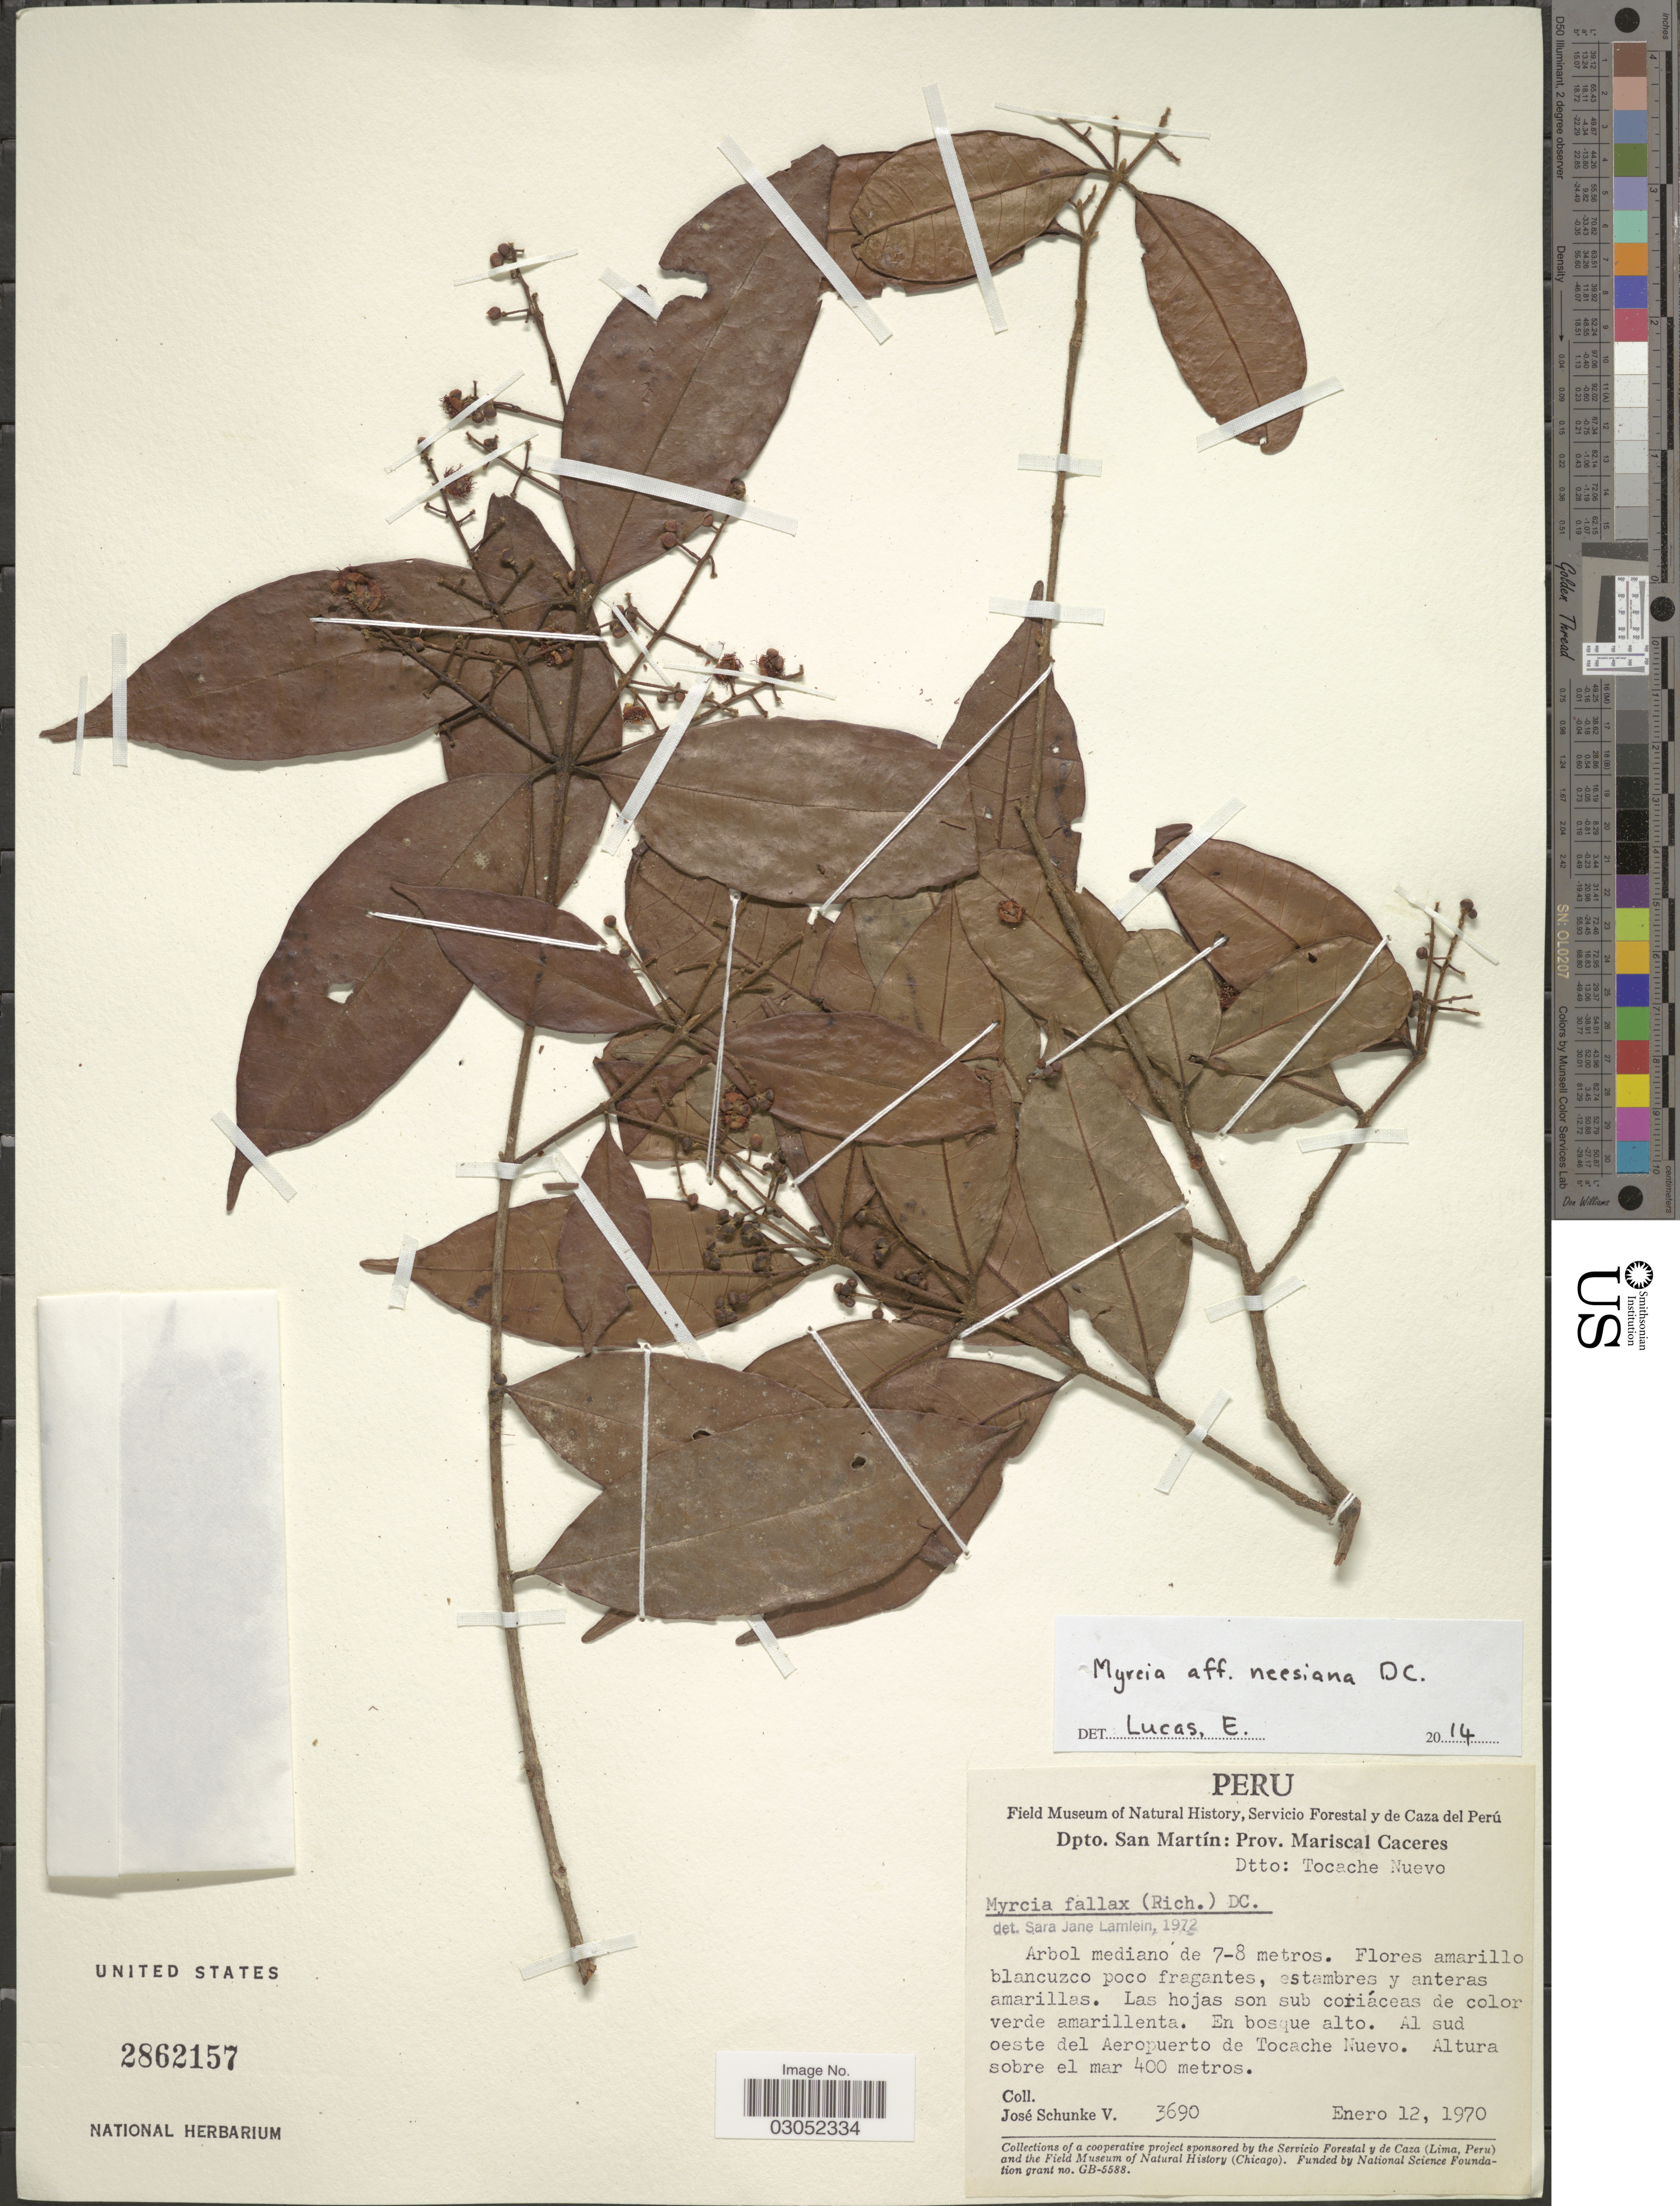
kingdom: Plantae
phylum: Tracheophyta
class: Magnoliopsida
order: Myrtales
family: Myrtaceae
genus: Myrcia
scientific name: Myrcia neesiana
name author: DC.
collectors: J. Schunke Vigo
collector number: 3690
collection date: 1970-01-12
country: Peru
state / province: San Martín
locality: Dpto. San Martín: Prov. Mariscal Caceres. Dtto. Tocache Nuevo. Al sud oeste del Aeropuerto de Tocache Nuevo.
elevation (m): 400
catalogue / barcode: US 2862157